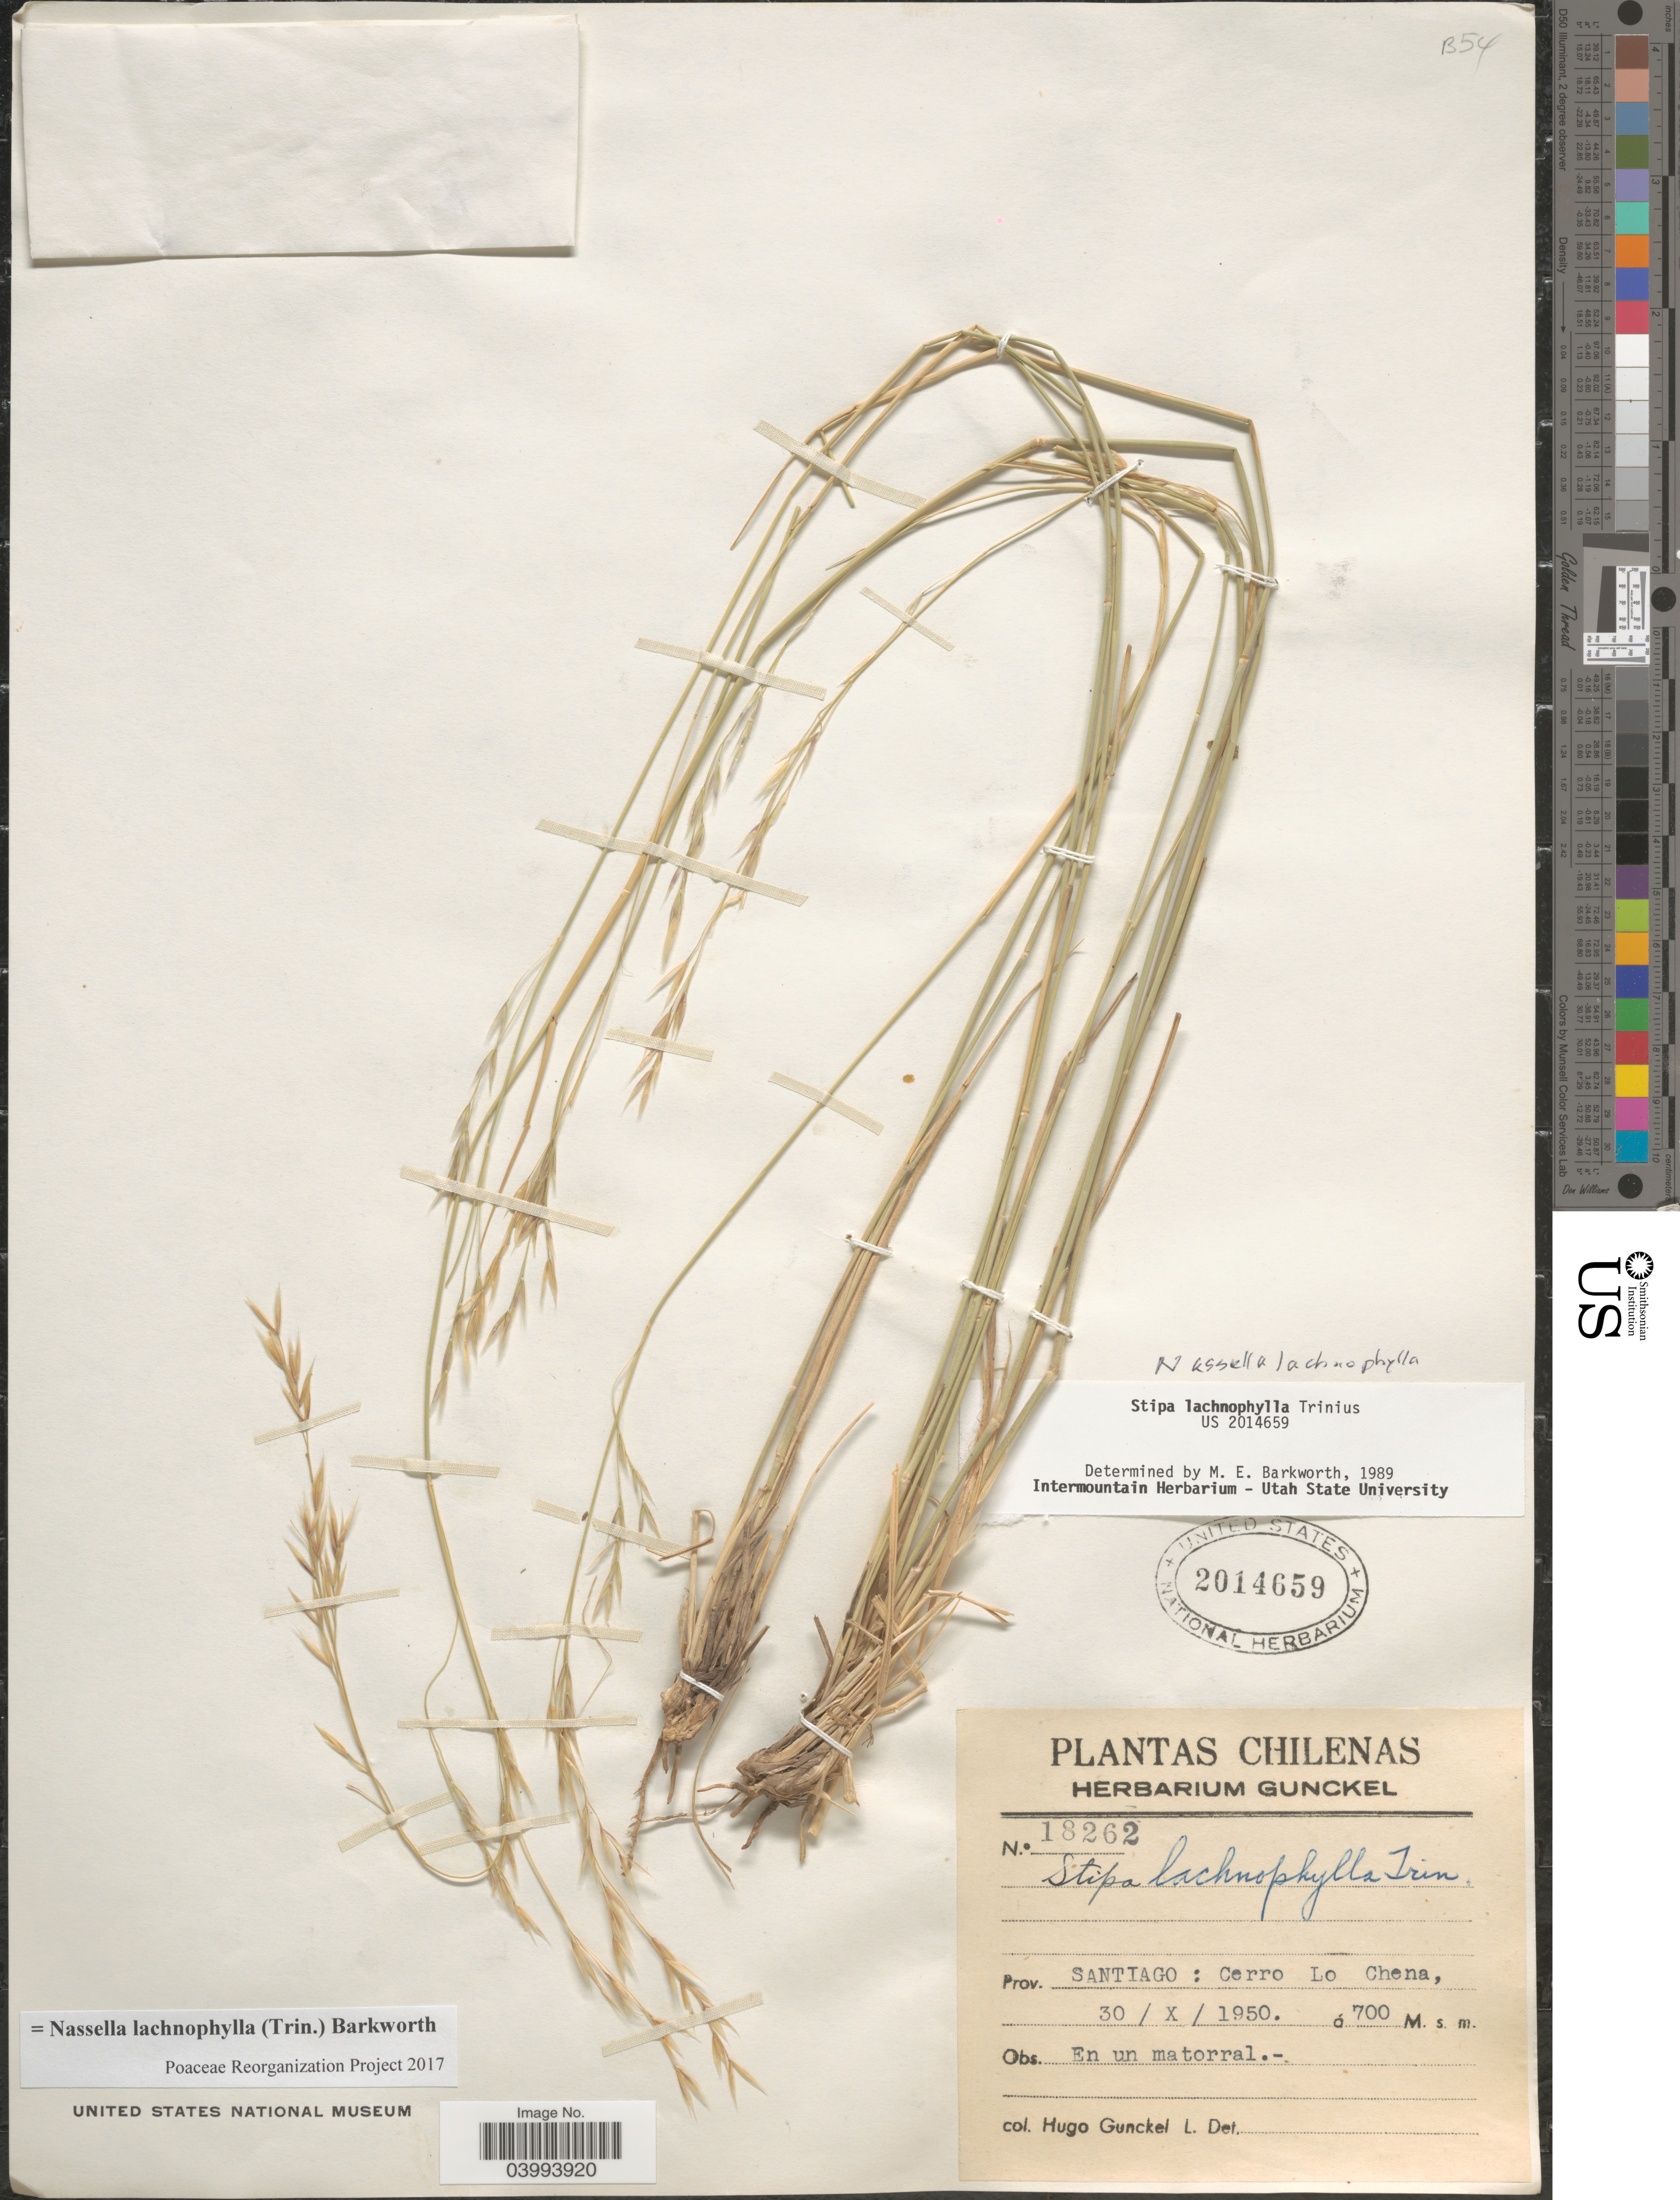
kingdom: Plantae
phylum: Tracheophyta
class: Liliopsida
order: Poales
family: Poaceae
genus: Nassella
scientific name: Nassella lachnophylla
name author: (Trin.) Barkworth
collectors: H. Gunckel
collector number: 18262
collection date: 1950-10-30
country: Chile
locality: Santiago: Cerro Lo Chena.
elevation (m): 700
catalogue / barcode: US 2014659